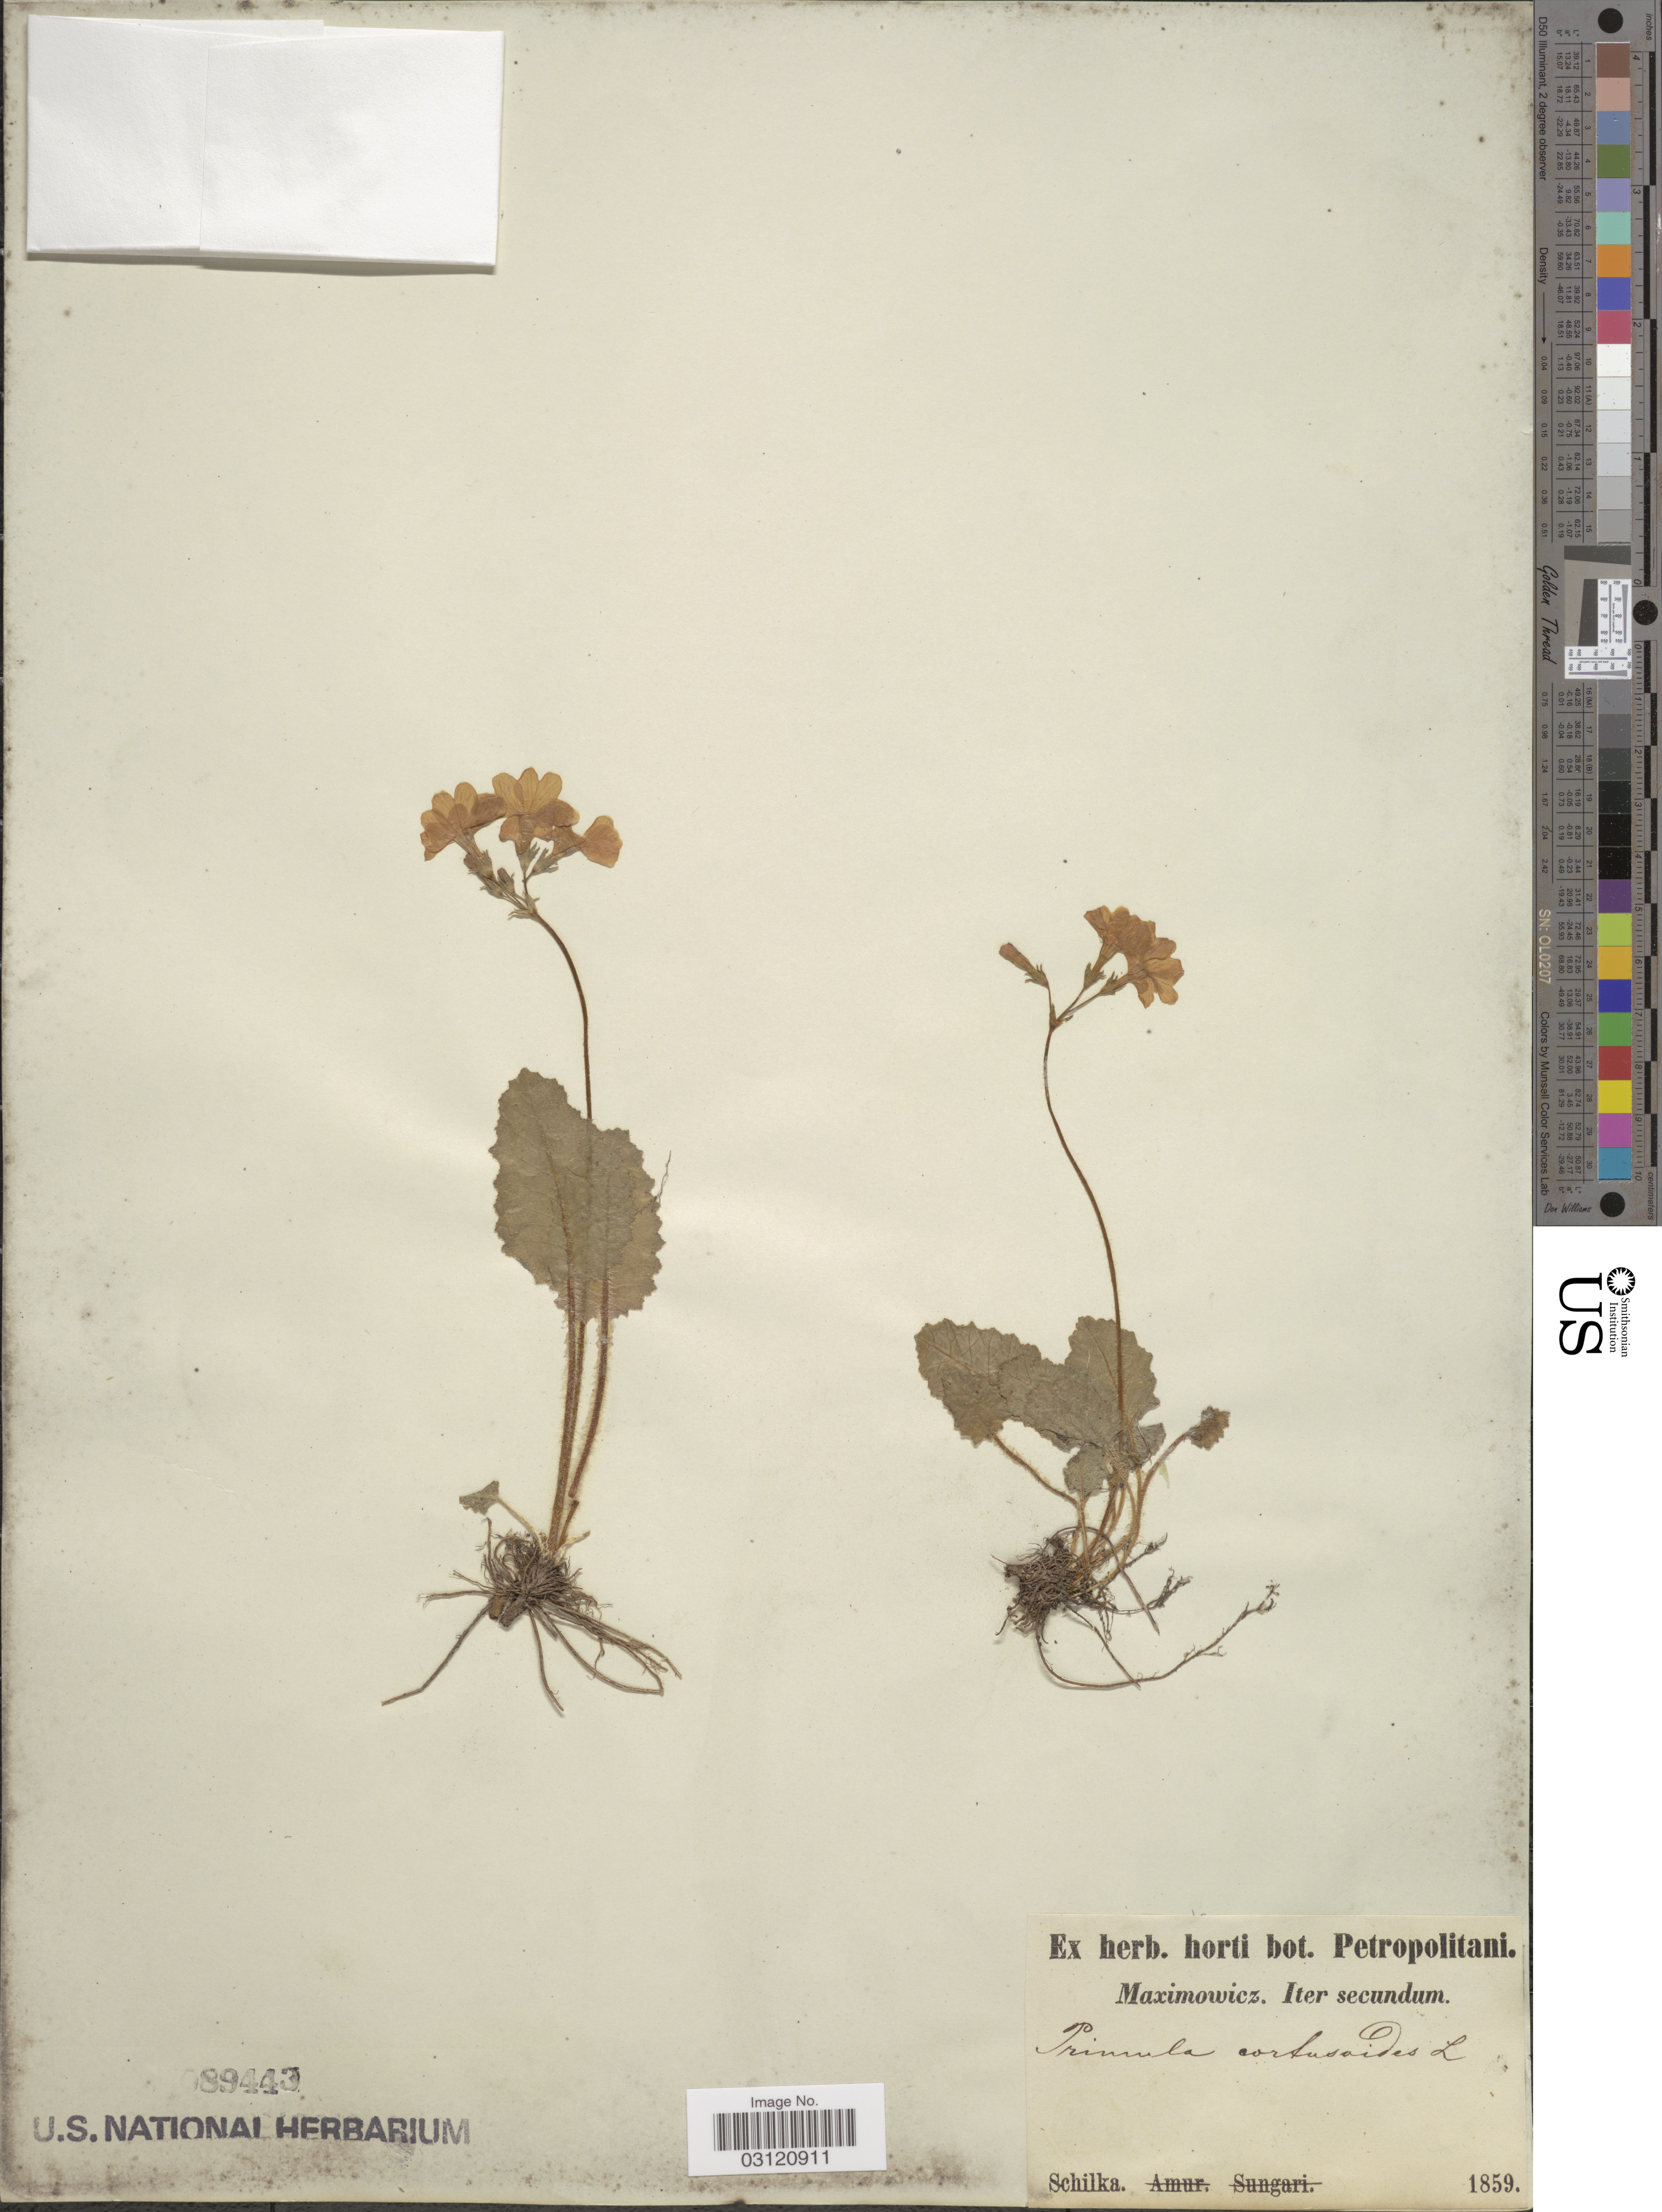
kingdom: Plantae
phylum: Tracheophyta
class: Magnoliopsida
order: Ericales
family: Primulaceae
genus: Primula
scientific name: Primula cortusoides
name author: L.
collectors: -. Maximowicz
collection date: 1859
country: Russian Federation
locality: Schilka.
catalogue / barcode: US 89443